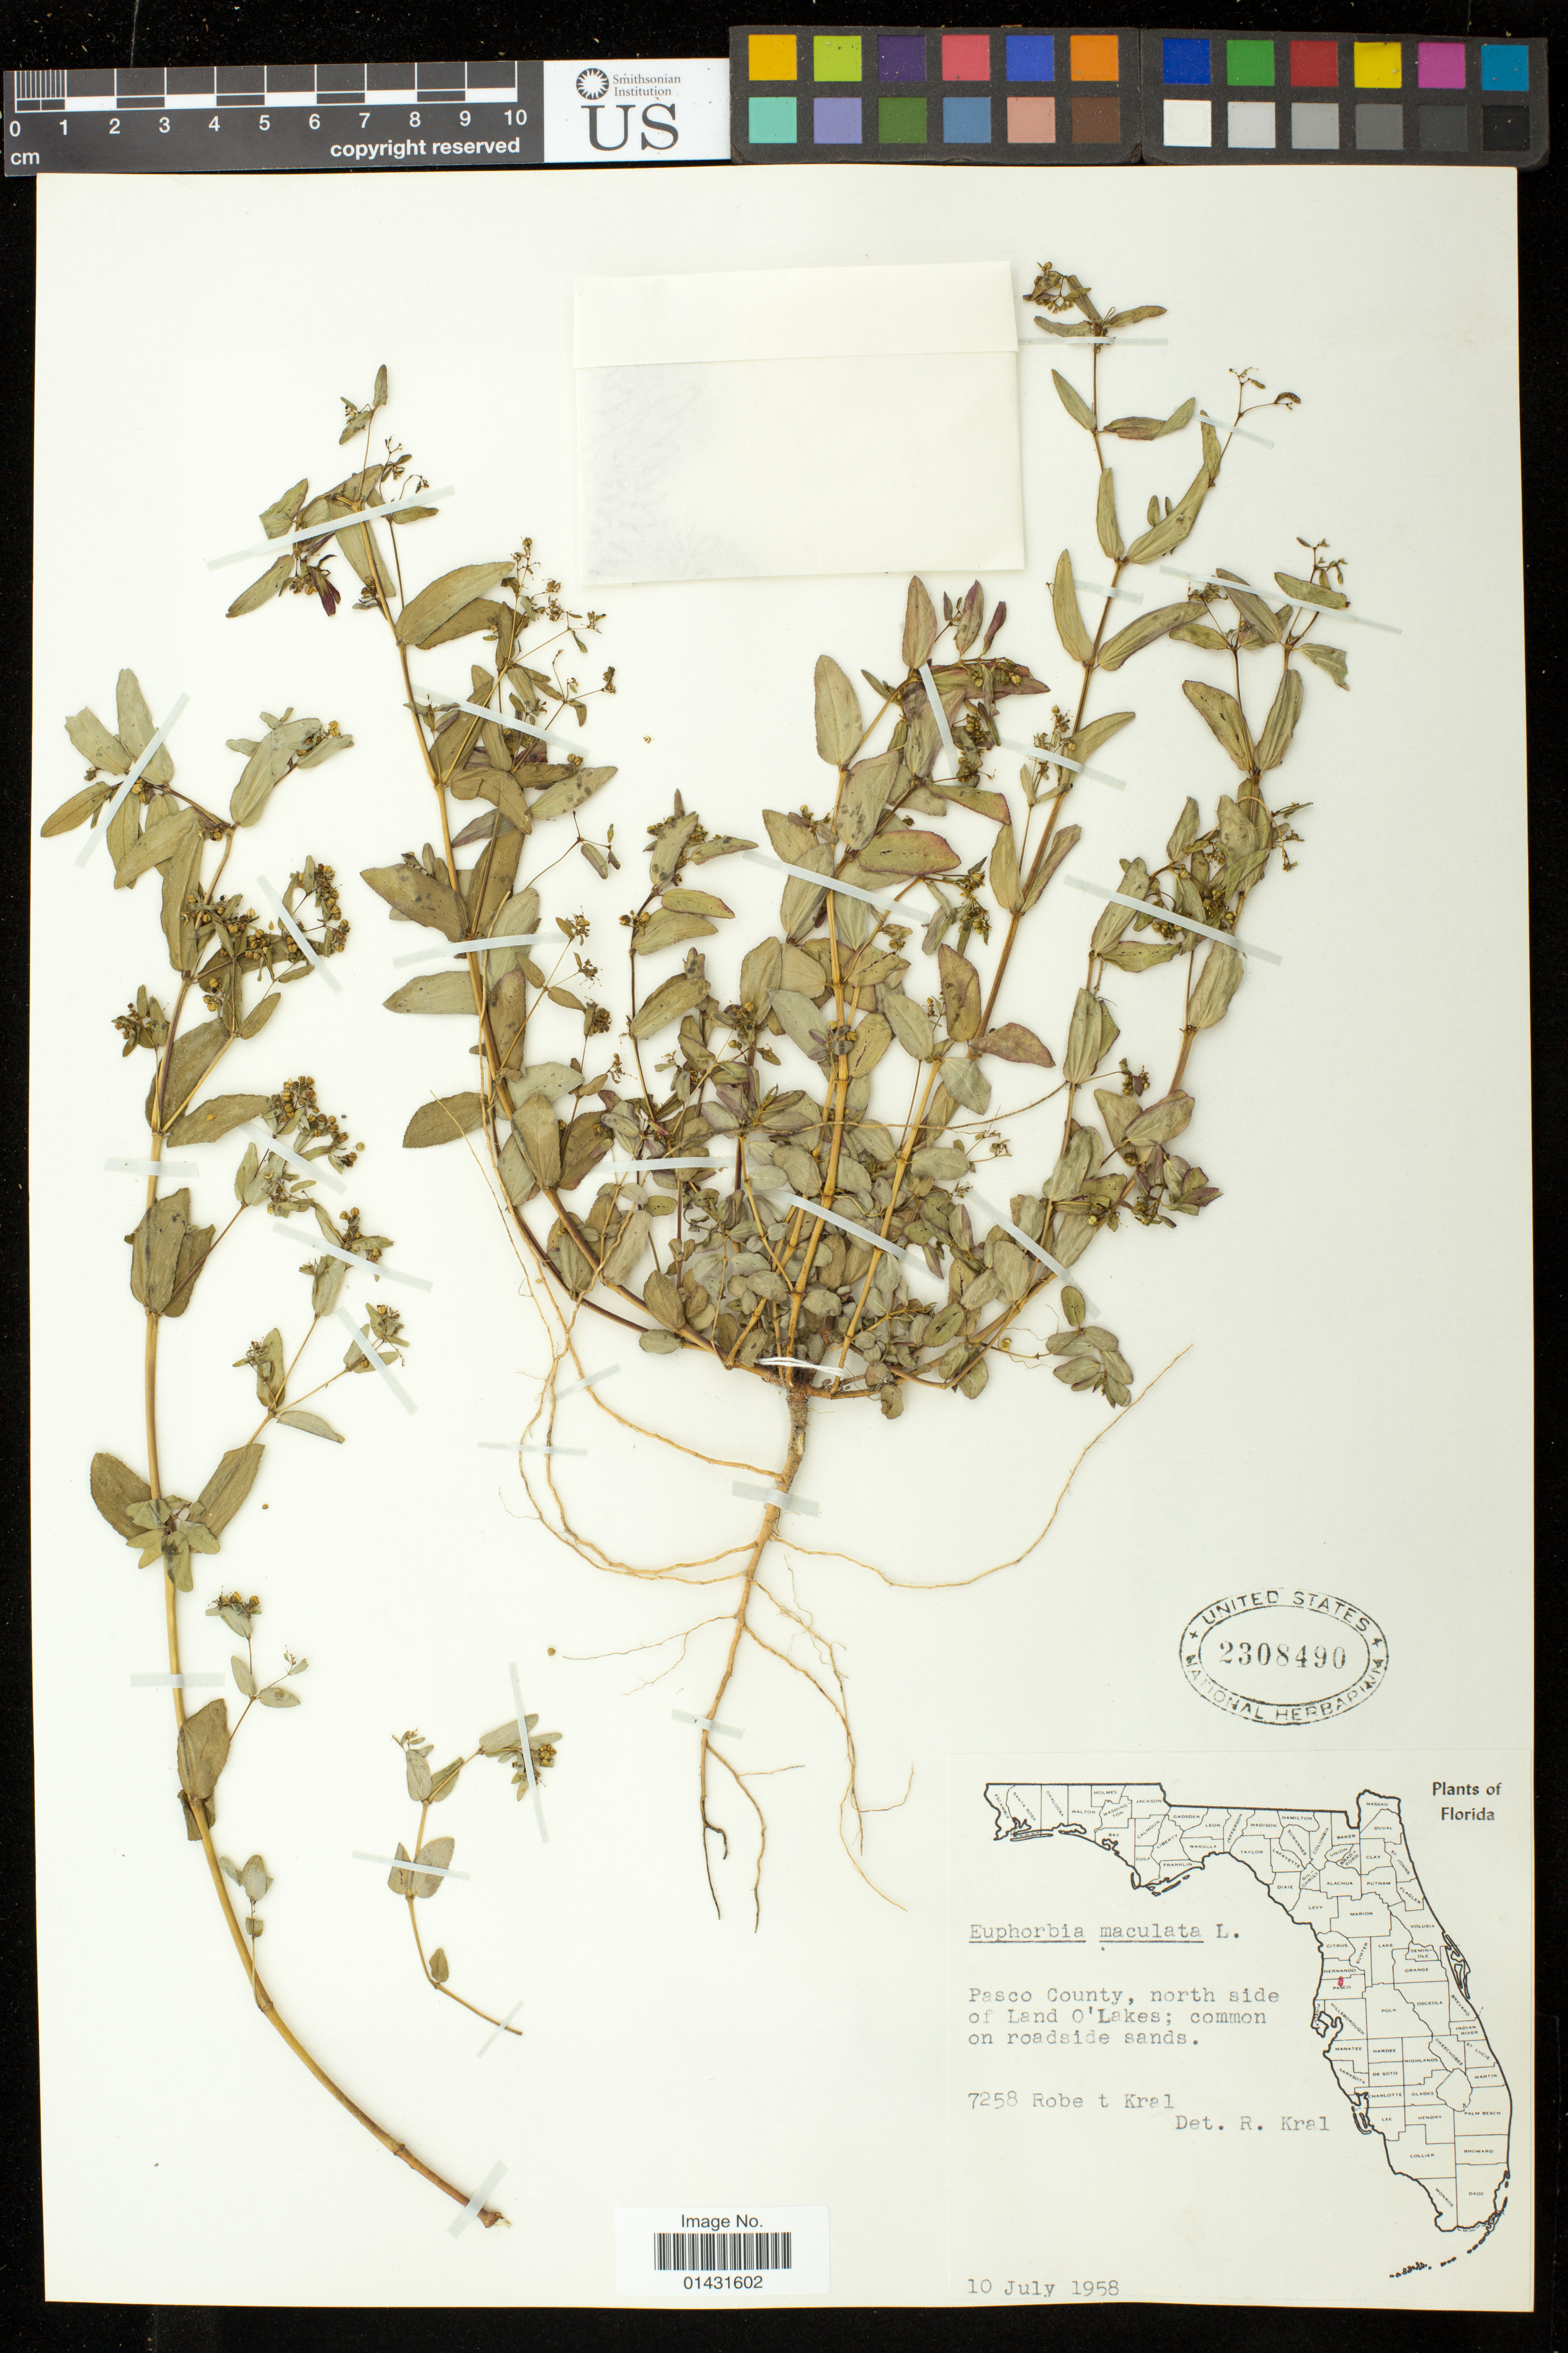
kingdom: Plantae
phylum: Tracheophyta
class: Magnoliopsida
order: Malpighiales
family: Euphorbiaceae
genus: Euphorbia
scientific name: Euphorbia hypericifolia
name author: L.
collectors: R. Kral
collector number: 7258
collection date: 1958-07-10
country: United States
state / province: Florida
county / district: Pasco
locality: north side of Land O'Lakes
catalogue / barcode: US 2308490